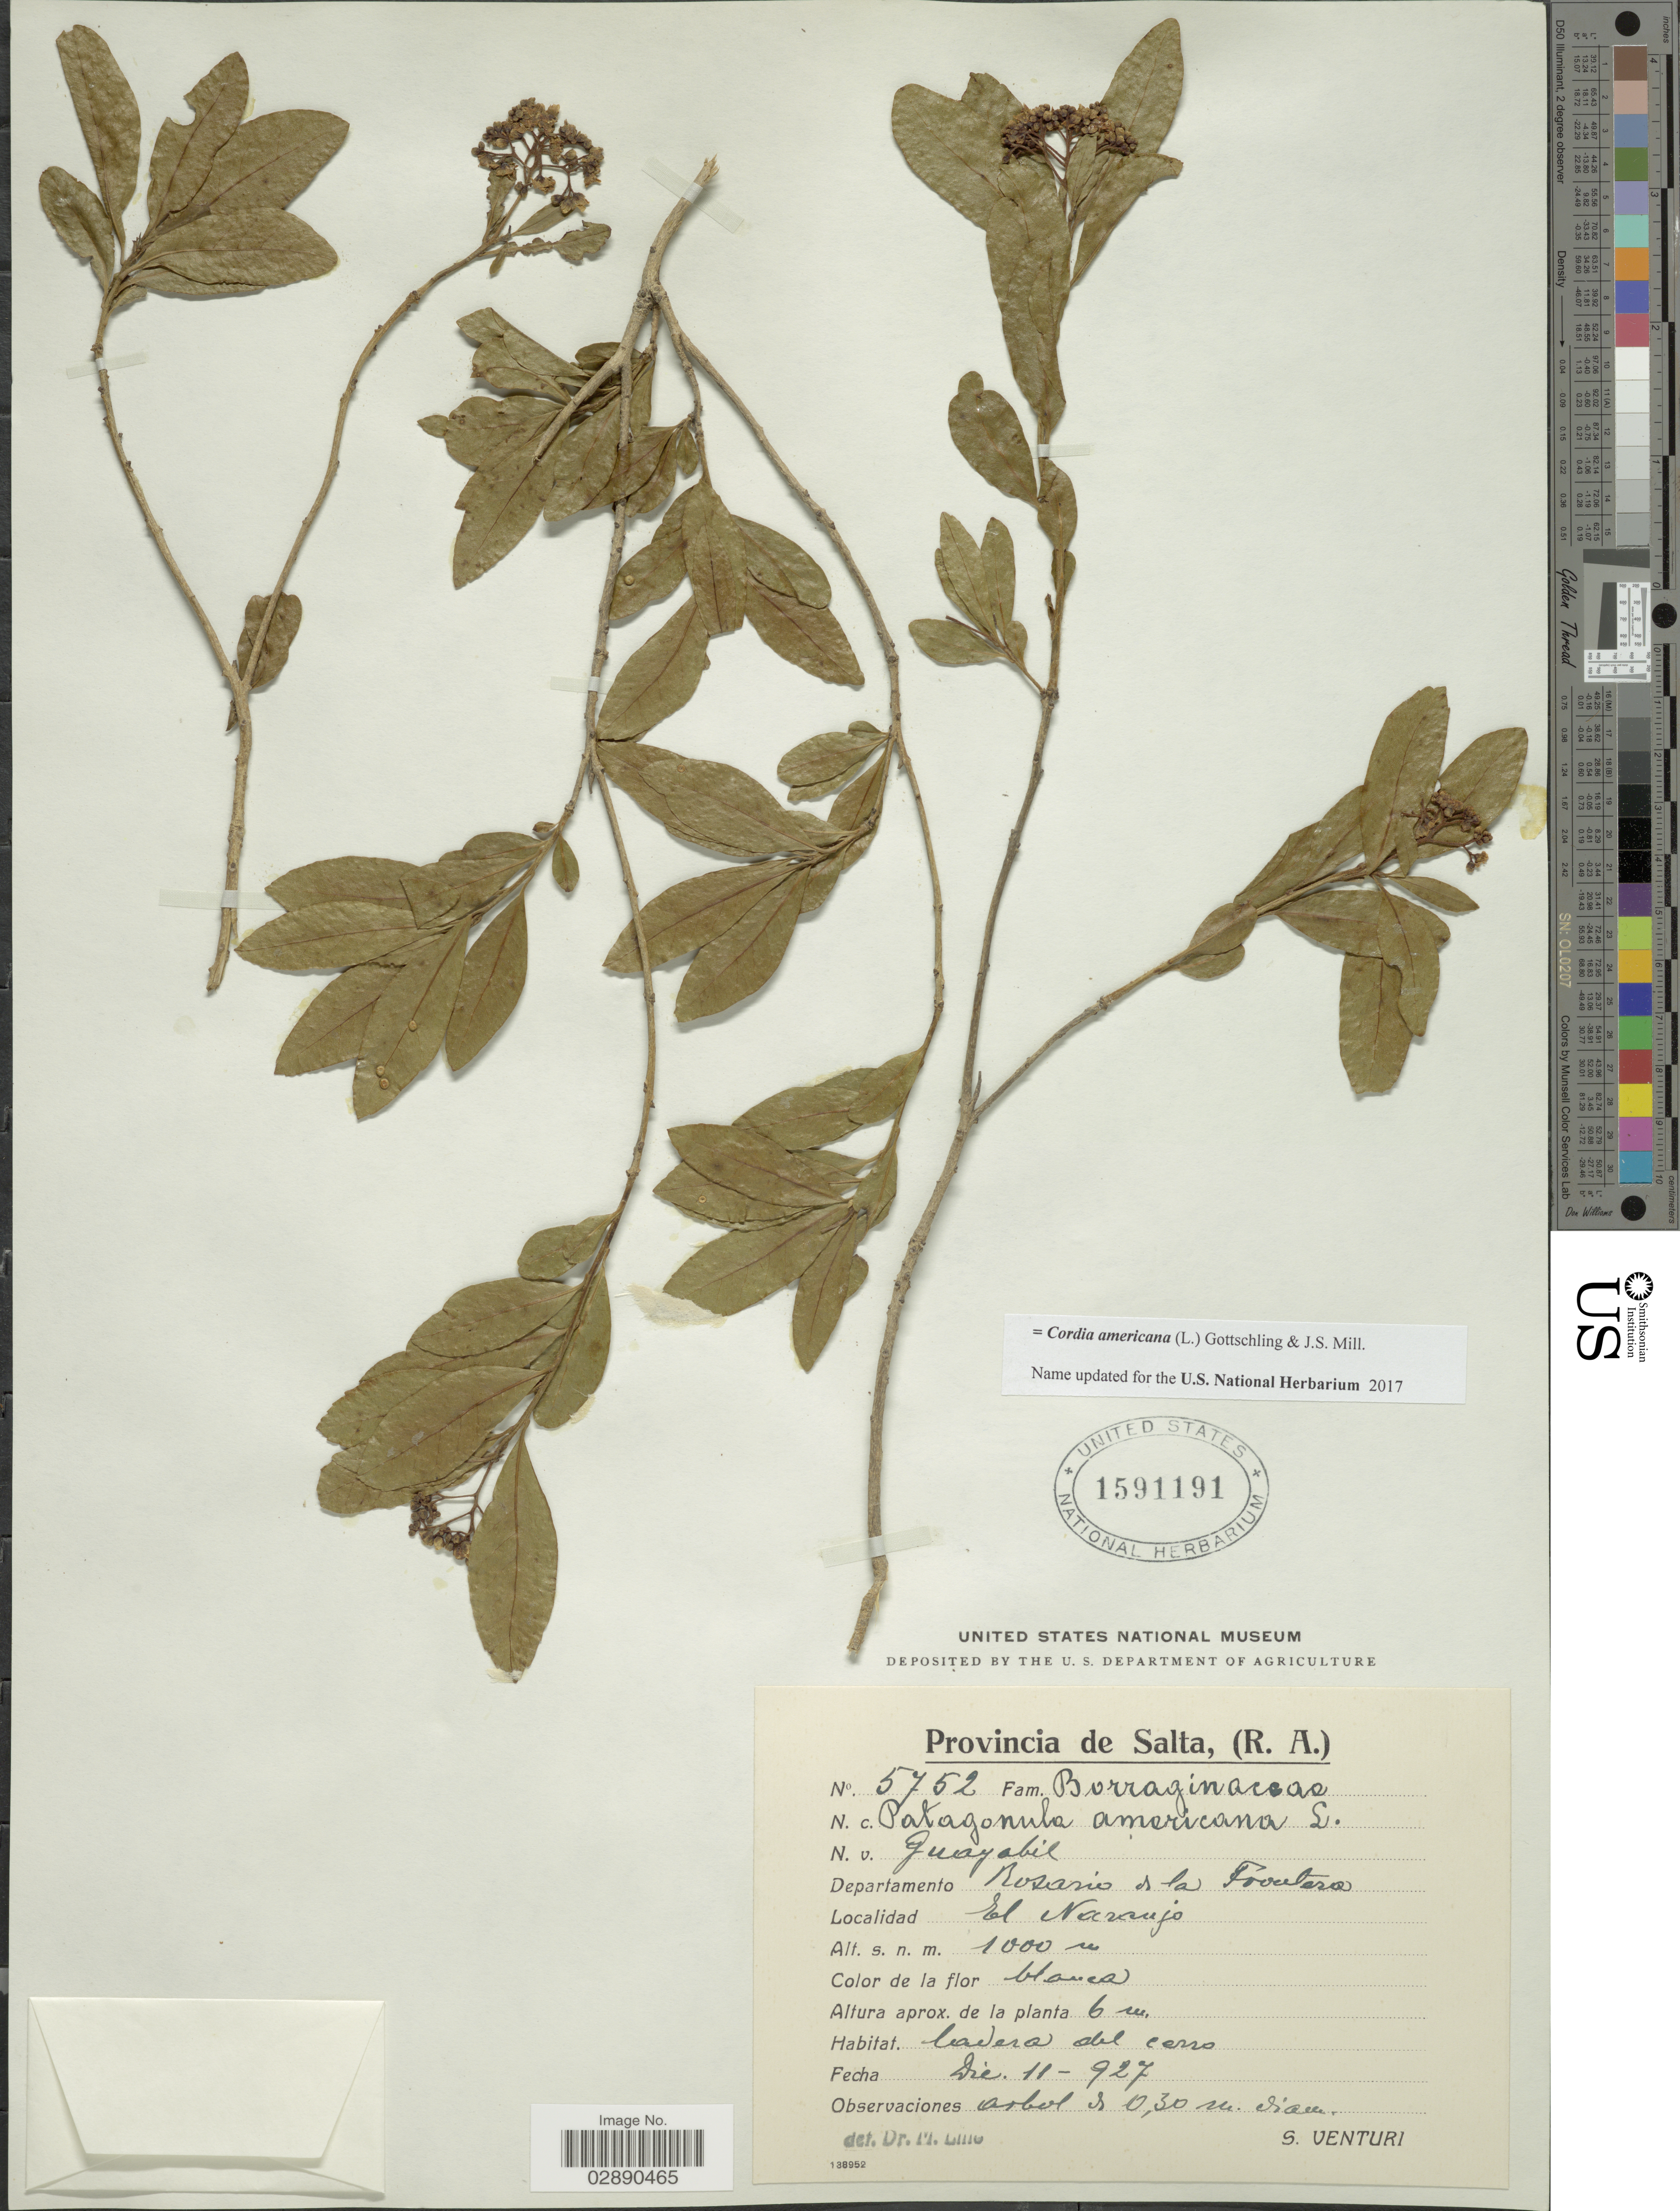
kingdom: Plantae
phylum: Tracheophyta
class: Magnoliopsida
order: Boraginales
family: Cordiaceae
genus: Cordia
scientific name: Cordia americana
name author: (L.) Gottschling & J.S. Mill.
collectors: S. Venturi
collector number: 5752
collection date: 1927-12-11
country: Argentina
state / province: Salta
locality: Provincia de Salta, (R.A.). Departamento Rosario de la Frontera, El Naranjo.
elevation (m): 1000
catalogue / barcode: US 1591191